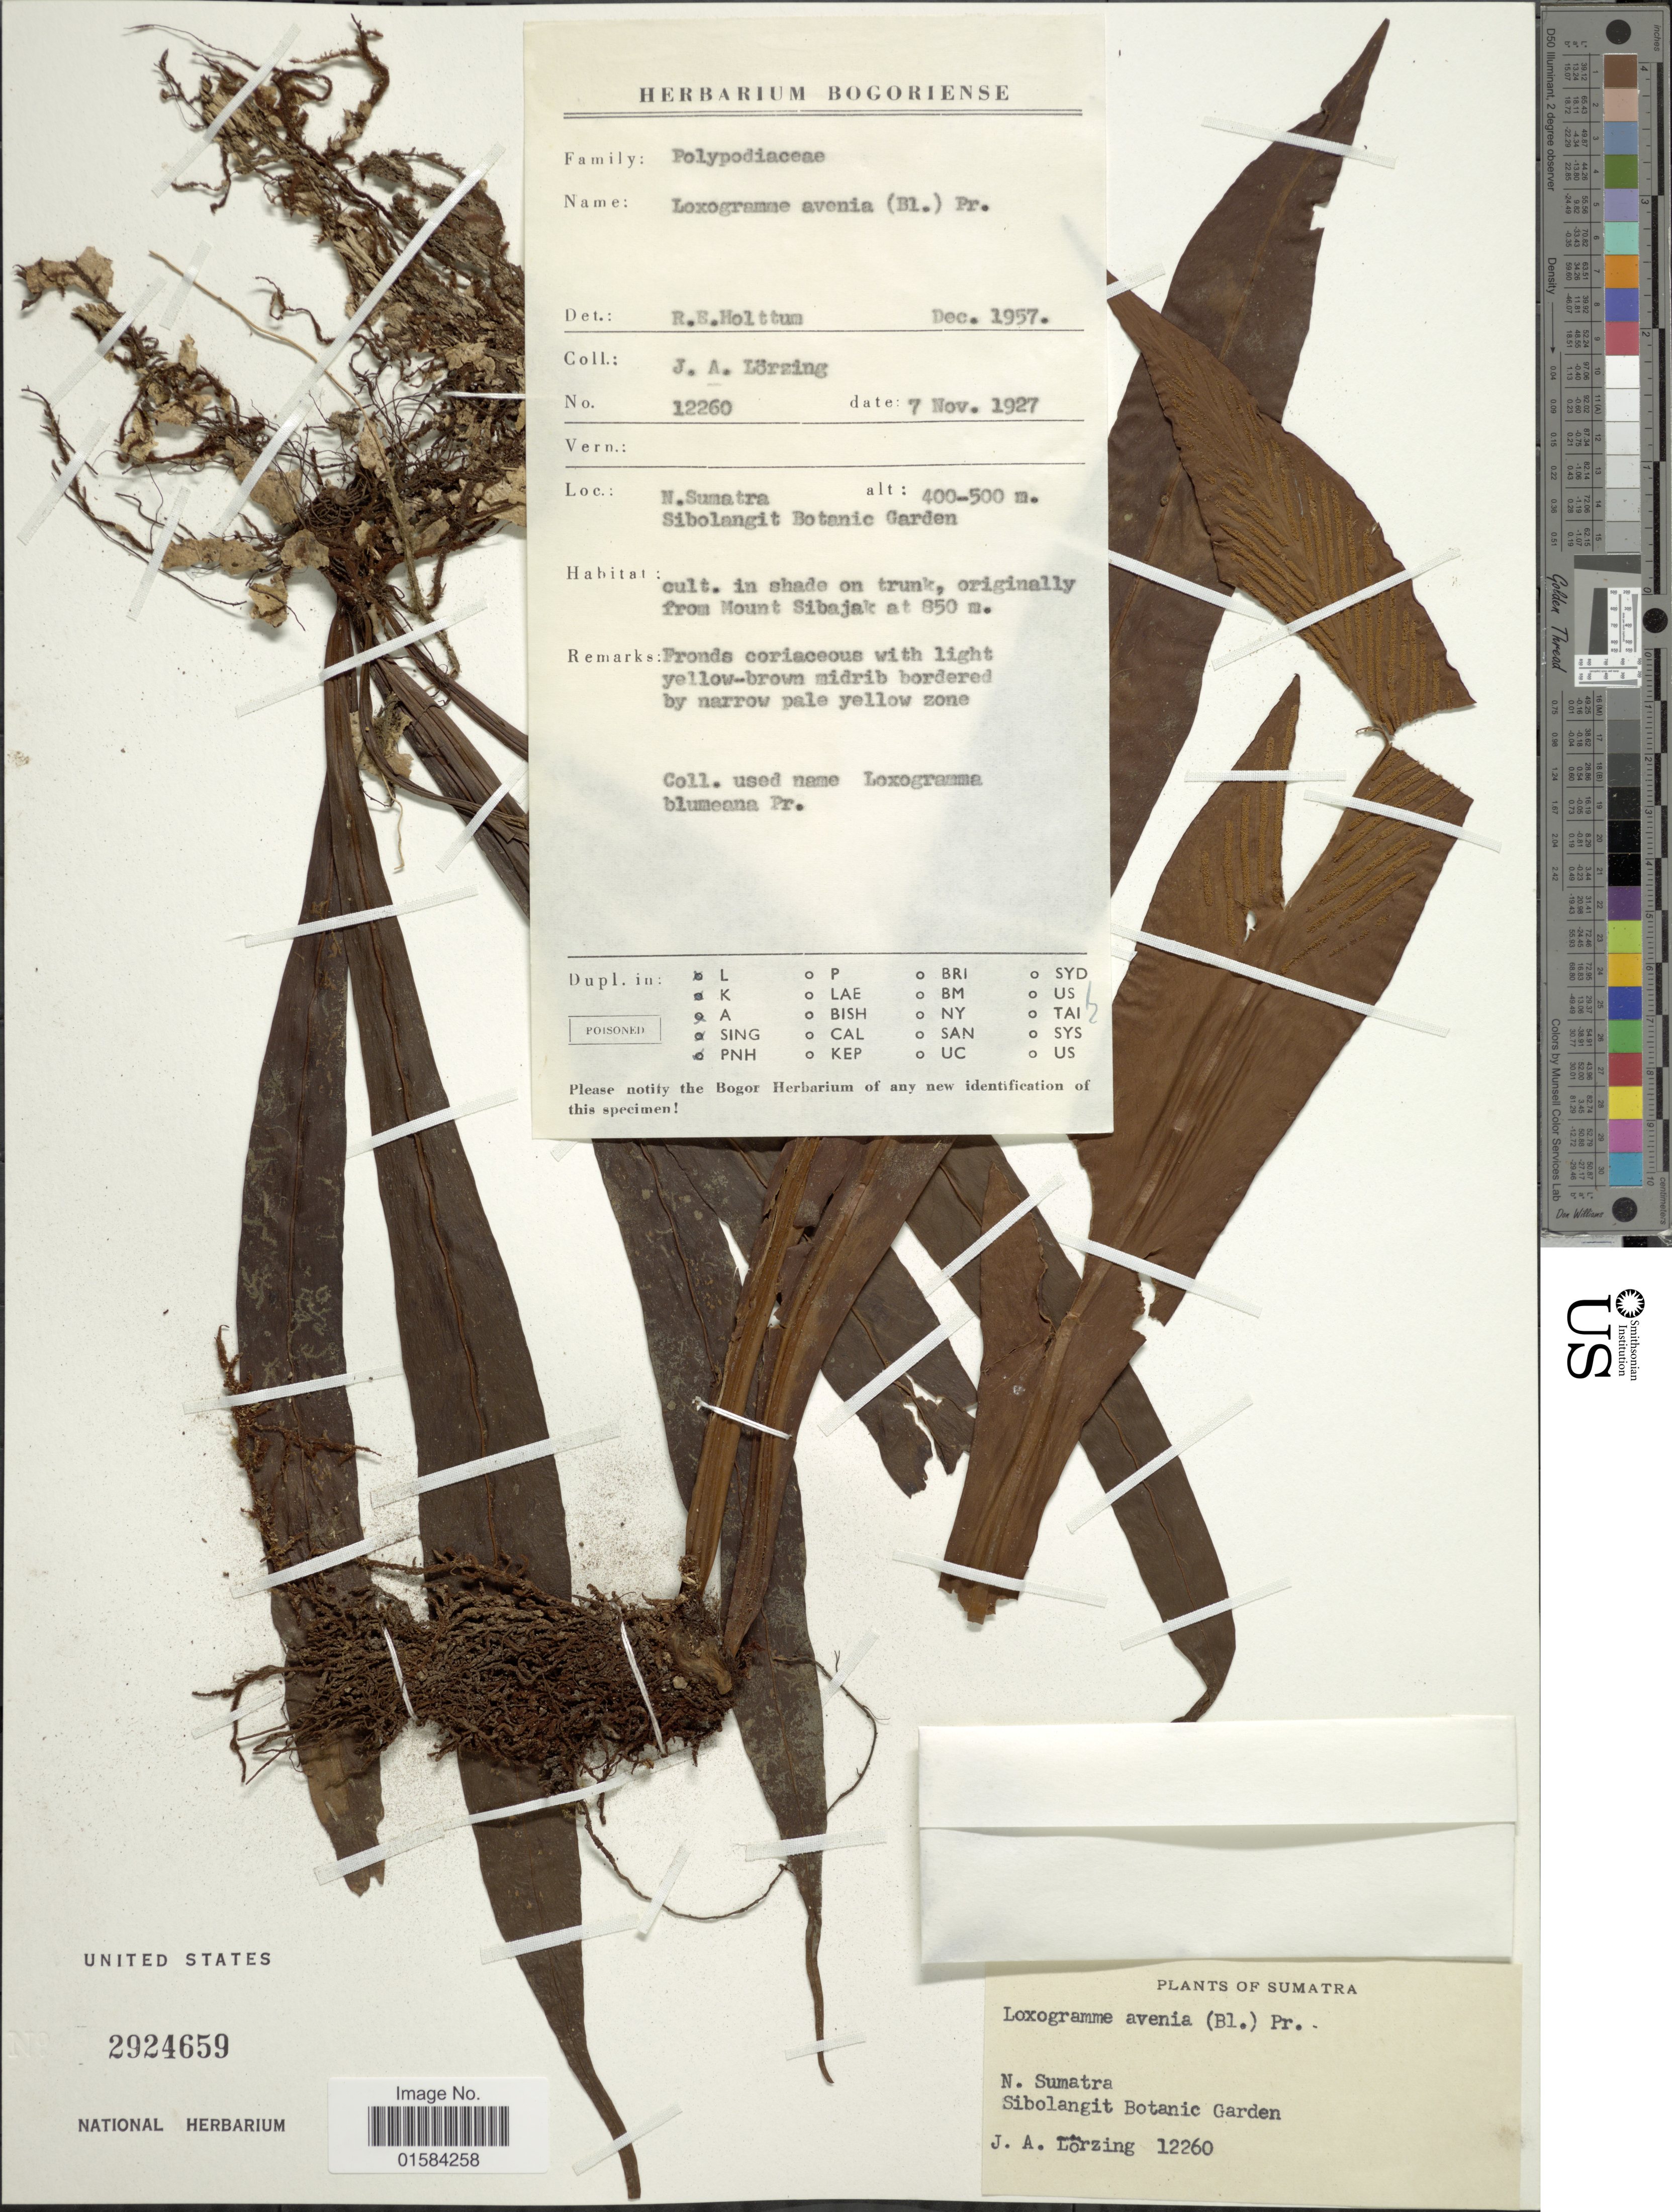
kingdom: Plantae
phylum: Tracheophyta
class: Polypodiopsida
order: Polypodiales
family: Polypodiaceae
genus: Loxogramme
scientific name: Loxogramme avenia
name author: (Blume) C. Presl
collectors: J. Lorzing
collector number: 12260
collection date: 1927-11-07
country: Indonesia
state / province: Sumatra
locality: N. Sumatra, Sibolangit Botanic Garden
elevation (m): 400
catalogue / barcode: US 2924659